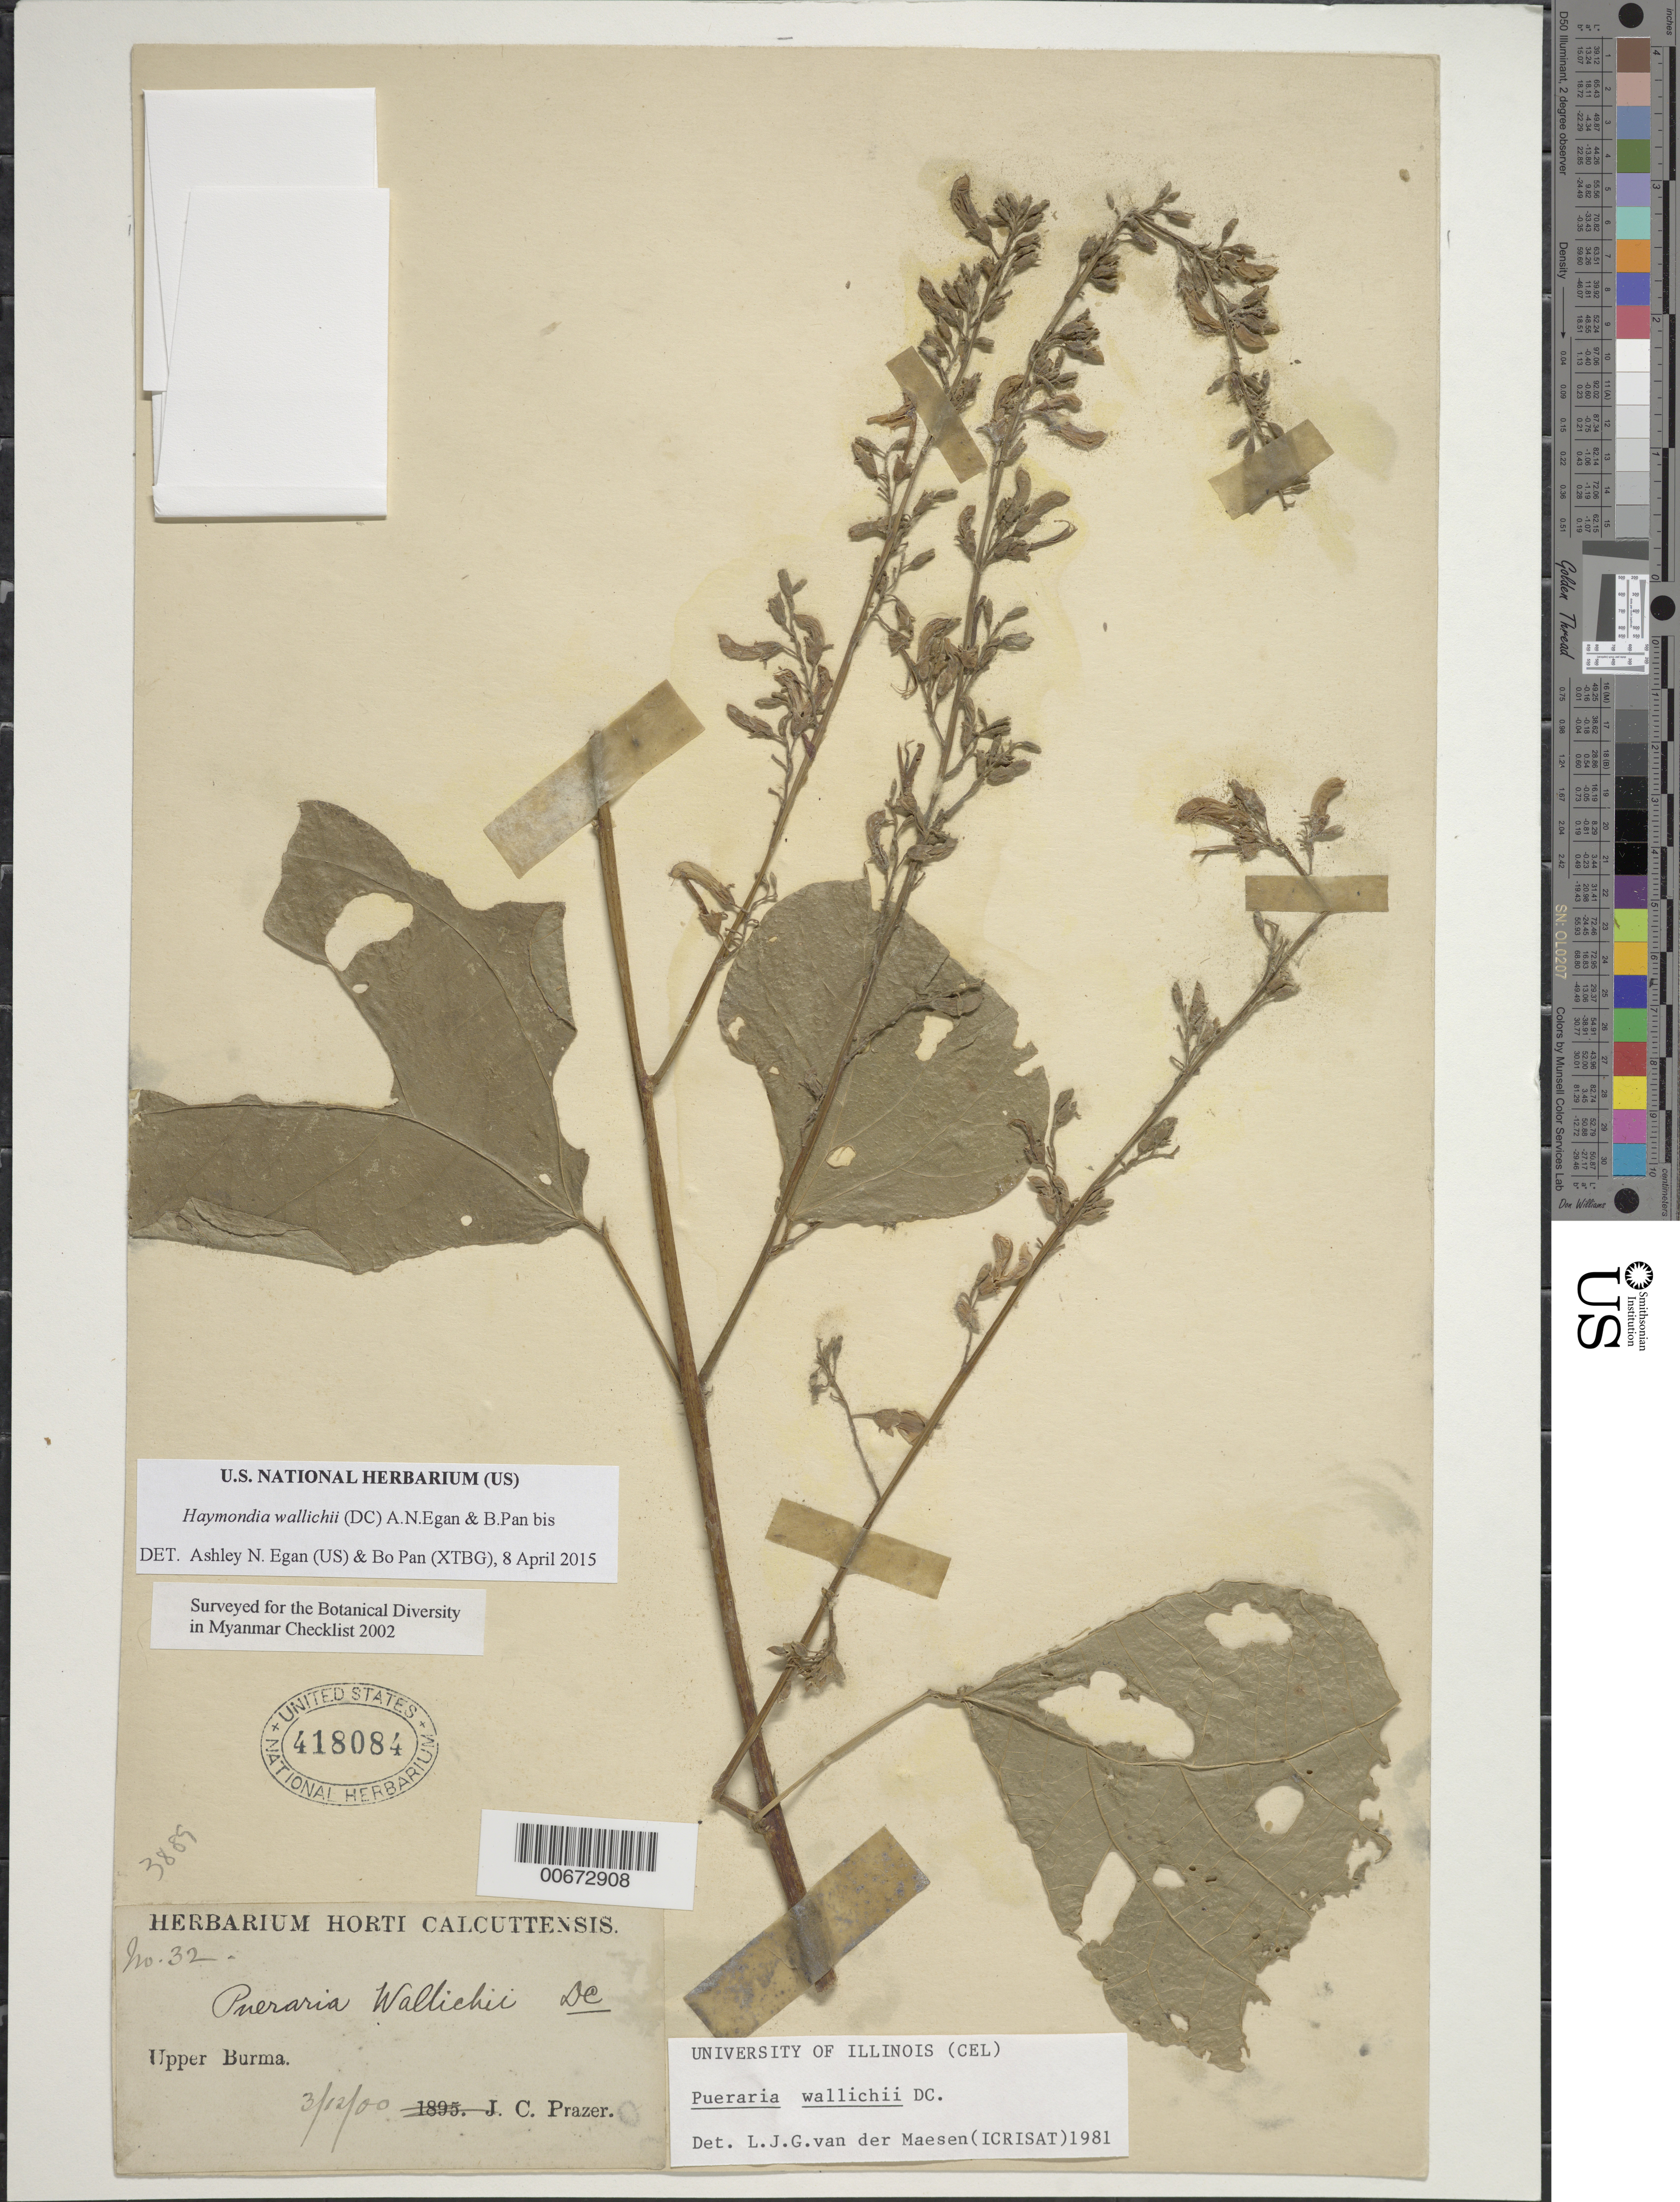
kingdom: Plantae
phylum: Tracheophyta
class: Magnoliopsida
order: Fabales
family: Fabaceae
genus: Haymondia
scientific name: Haymondia wallichii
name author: (DC.) A.N. Egan & B. Pan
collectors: J. Prazer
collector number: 32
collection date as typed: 12 Mar 1900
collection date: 1900-03-12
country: Myanmar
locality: Upper Burma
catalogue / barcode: US 418084